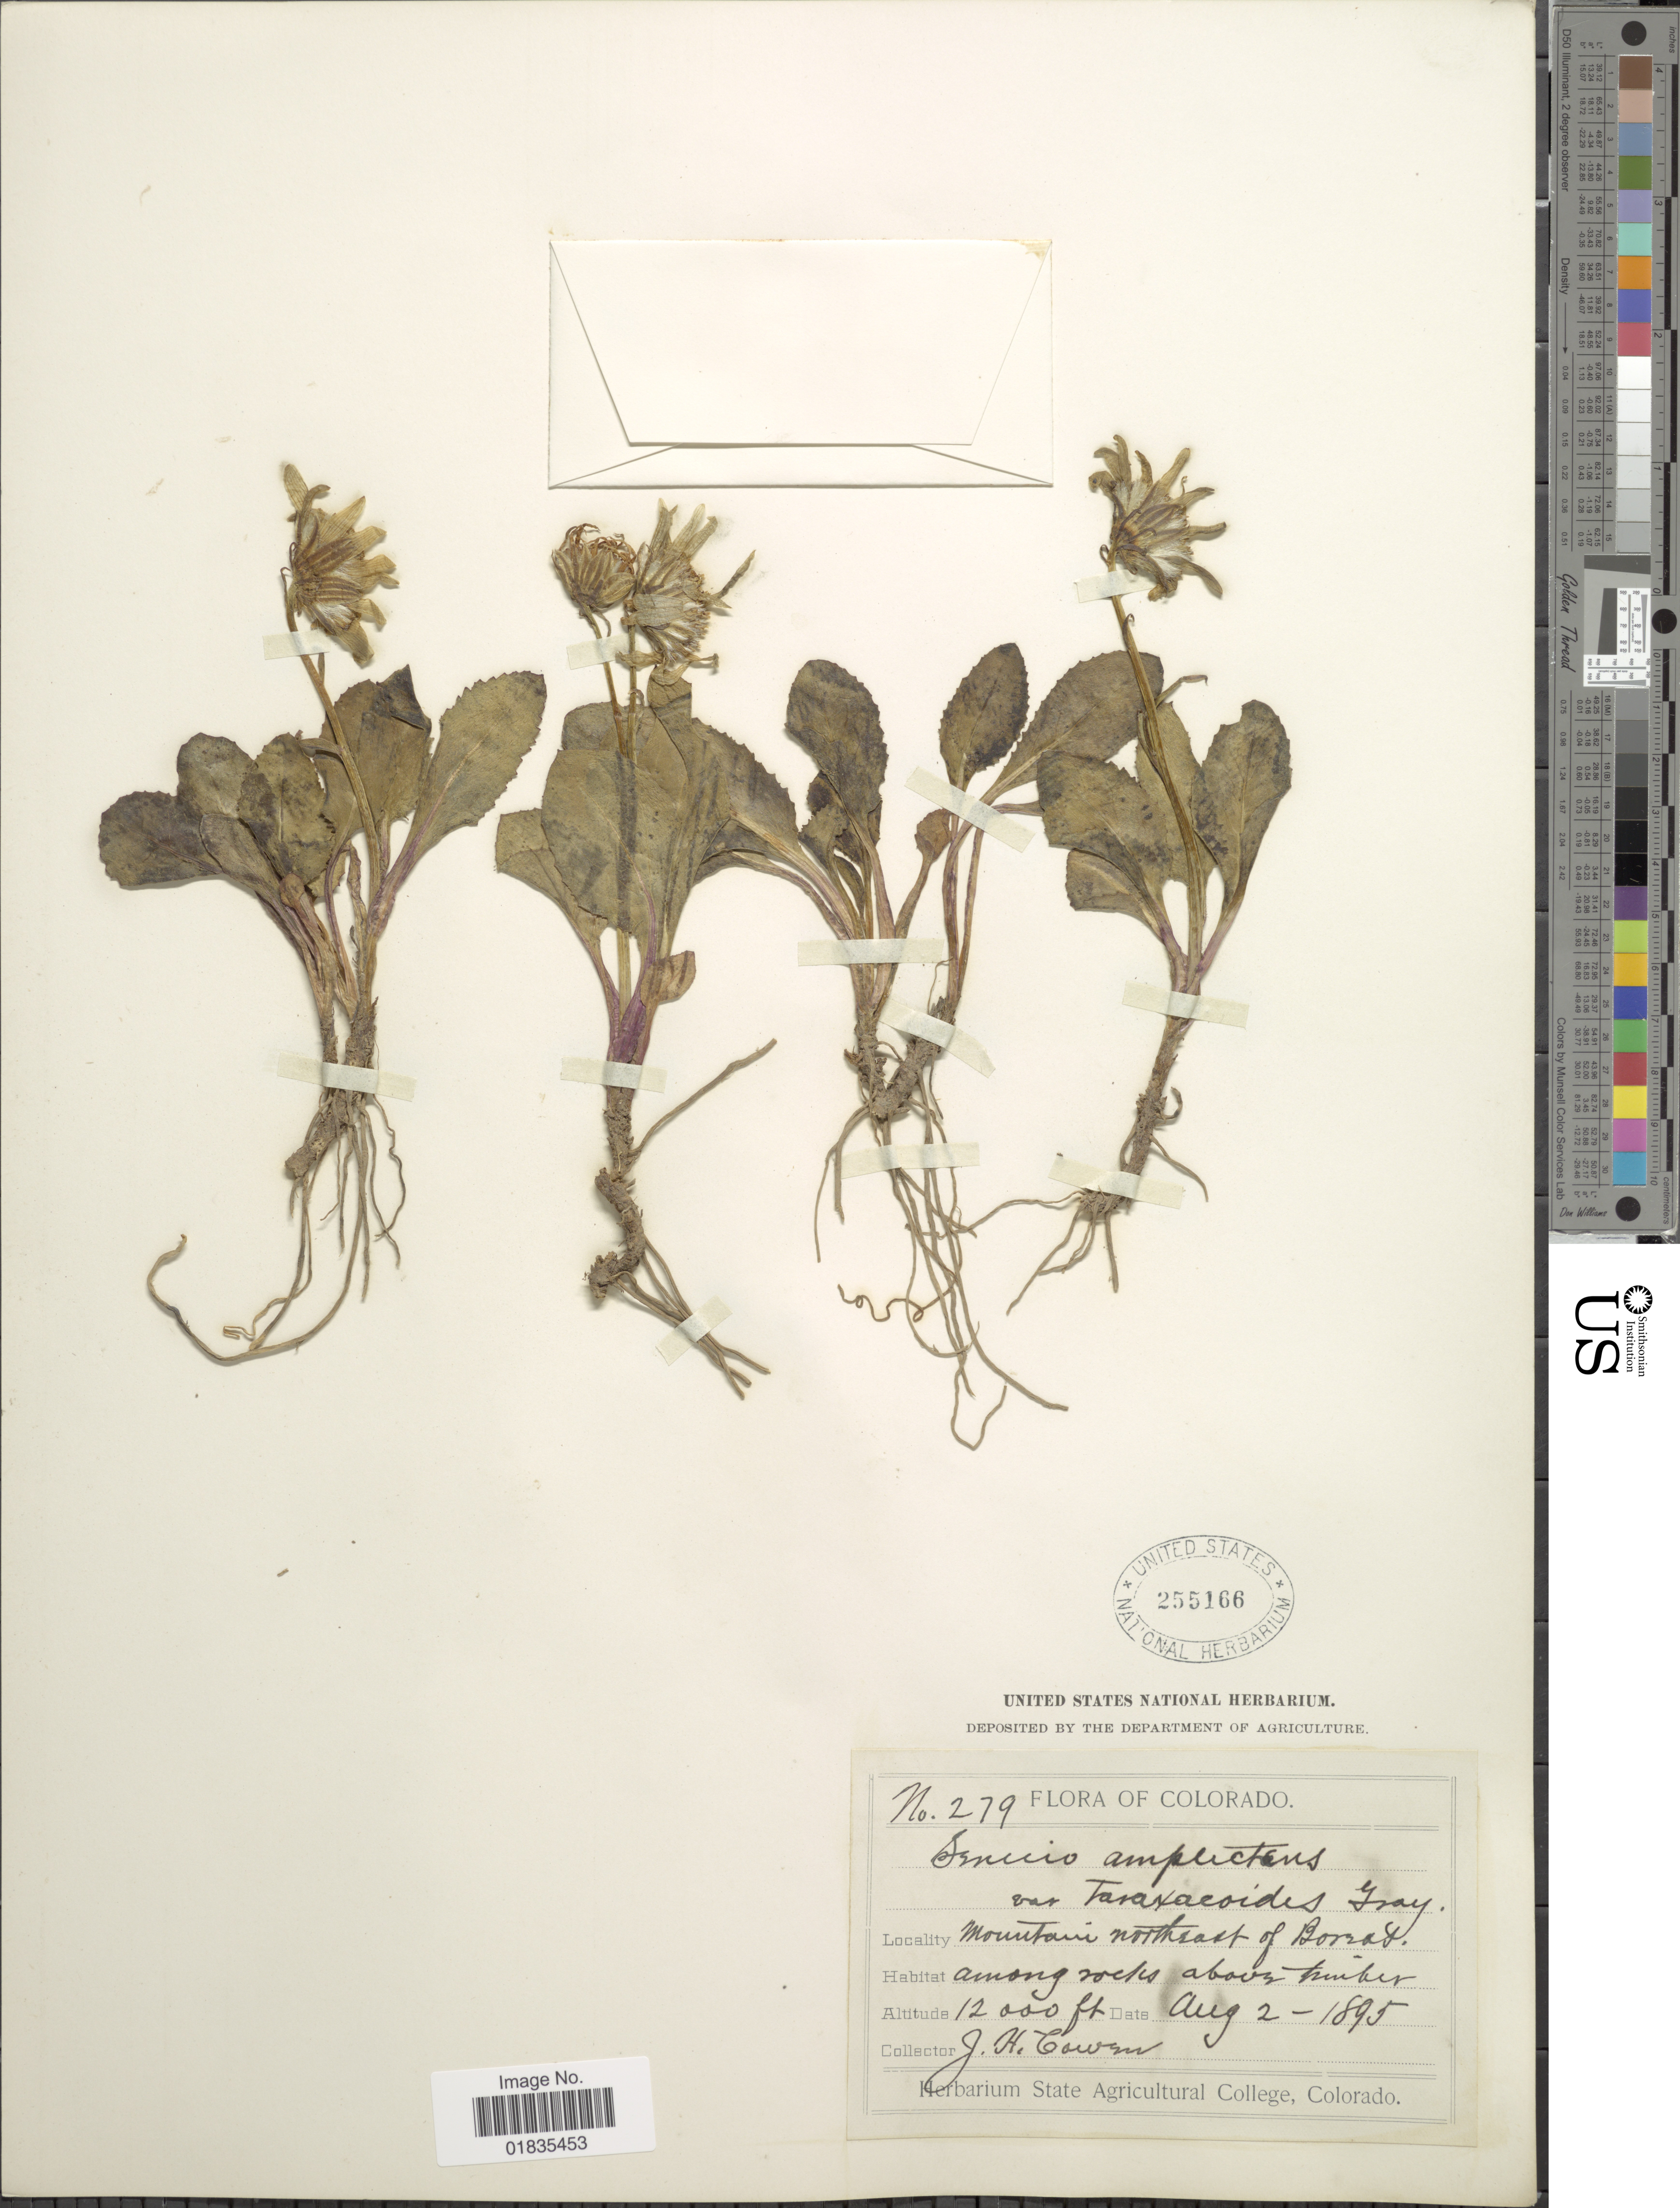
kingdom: Plantae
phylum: Tracheophyta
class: Magnoliopsida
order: Asterales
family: Asteraceae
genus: Senecio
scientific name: Senecio taraxacoides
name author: (A. Gray) Greene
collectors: J. H. Cowan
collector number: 279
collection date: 1895-08-02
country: United States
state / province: Colorado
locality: Mountain northeast of Boreas (pass), among rocks above timber.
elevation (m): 3658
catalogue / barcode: US 255166